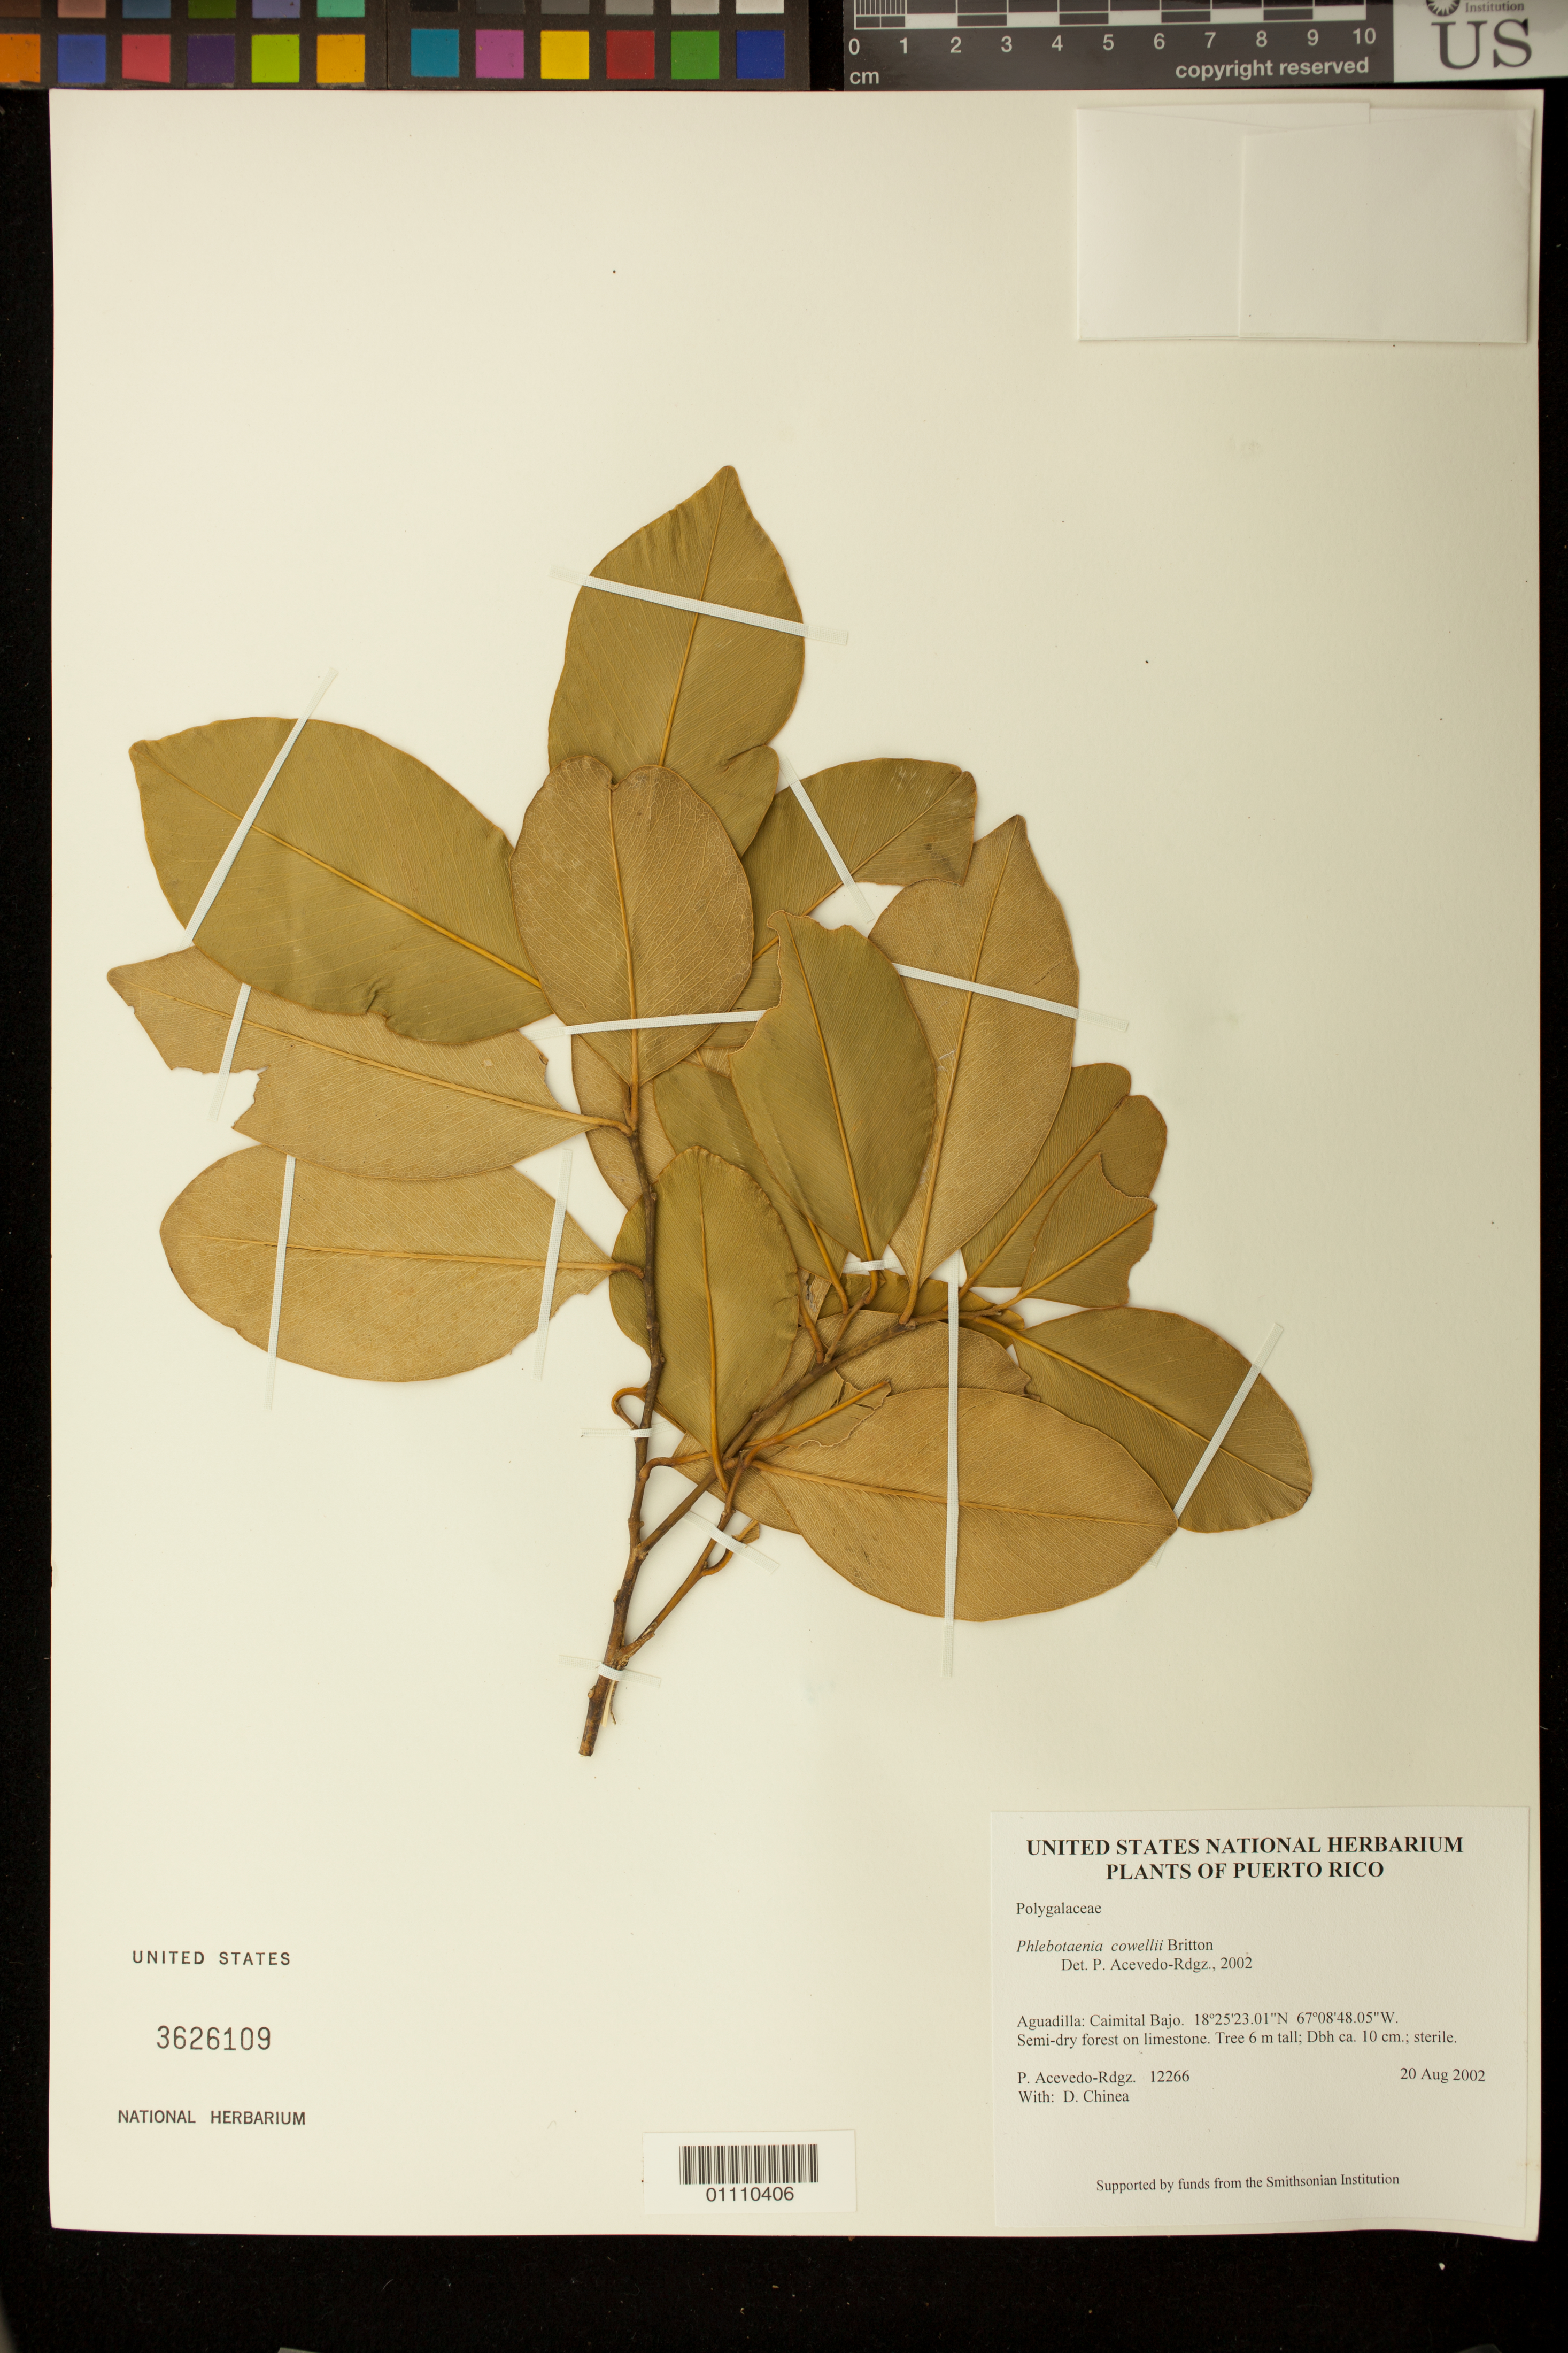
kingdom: Plantae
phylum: Tracheophyta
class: Magnoliopsida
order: Fabales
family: Polygalaceae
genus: Phlebotaenia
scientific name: Phlebotaenia cowellii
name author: Britton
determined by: Acevedo-Rodríguez, P., (BOT), Smithsonian Institution - National Museum of Natural History (UNITED STATES)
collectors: P. Acevedo-Rodr. & D. Chinea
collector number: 12266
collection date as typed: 20 Aug 2002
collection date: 2002-08-20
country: Puerto Rico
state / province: Aguadilla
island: Puerto Rico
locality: Aguadilla: Caimital Bajo.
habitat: Semi-dry forest on limestone.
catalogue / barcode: US 3626109